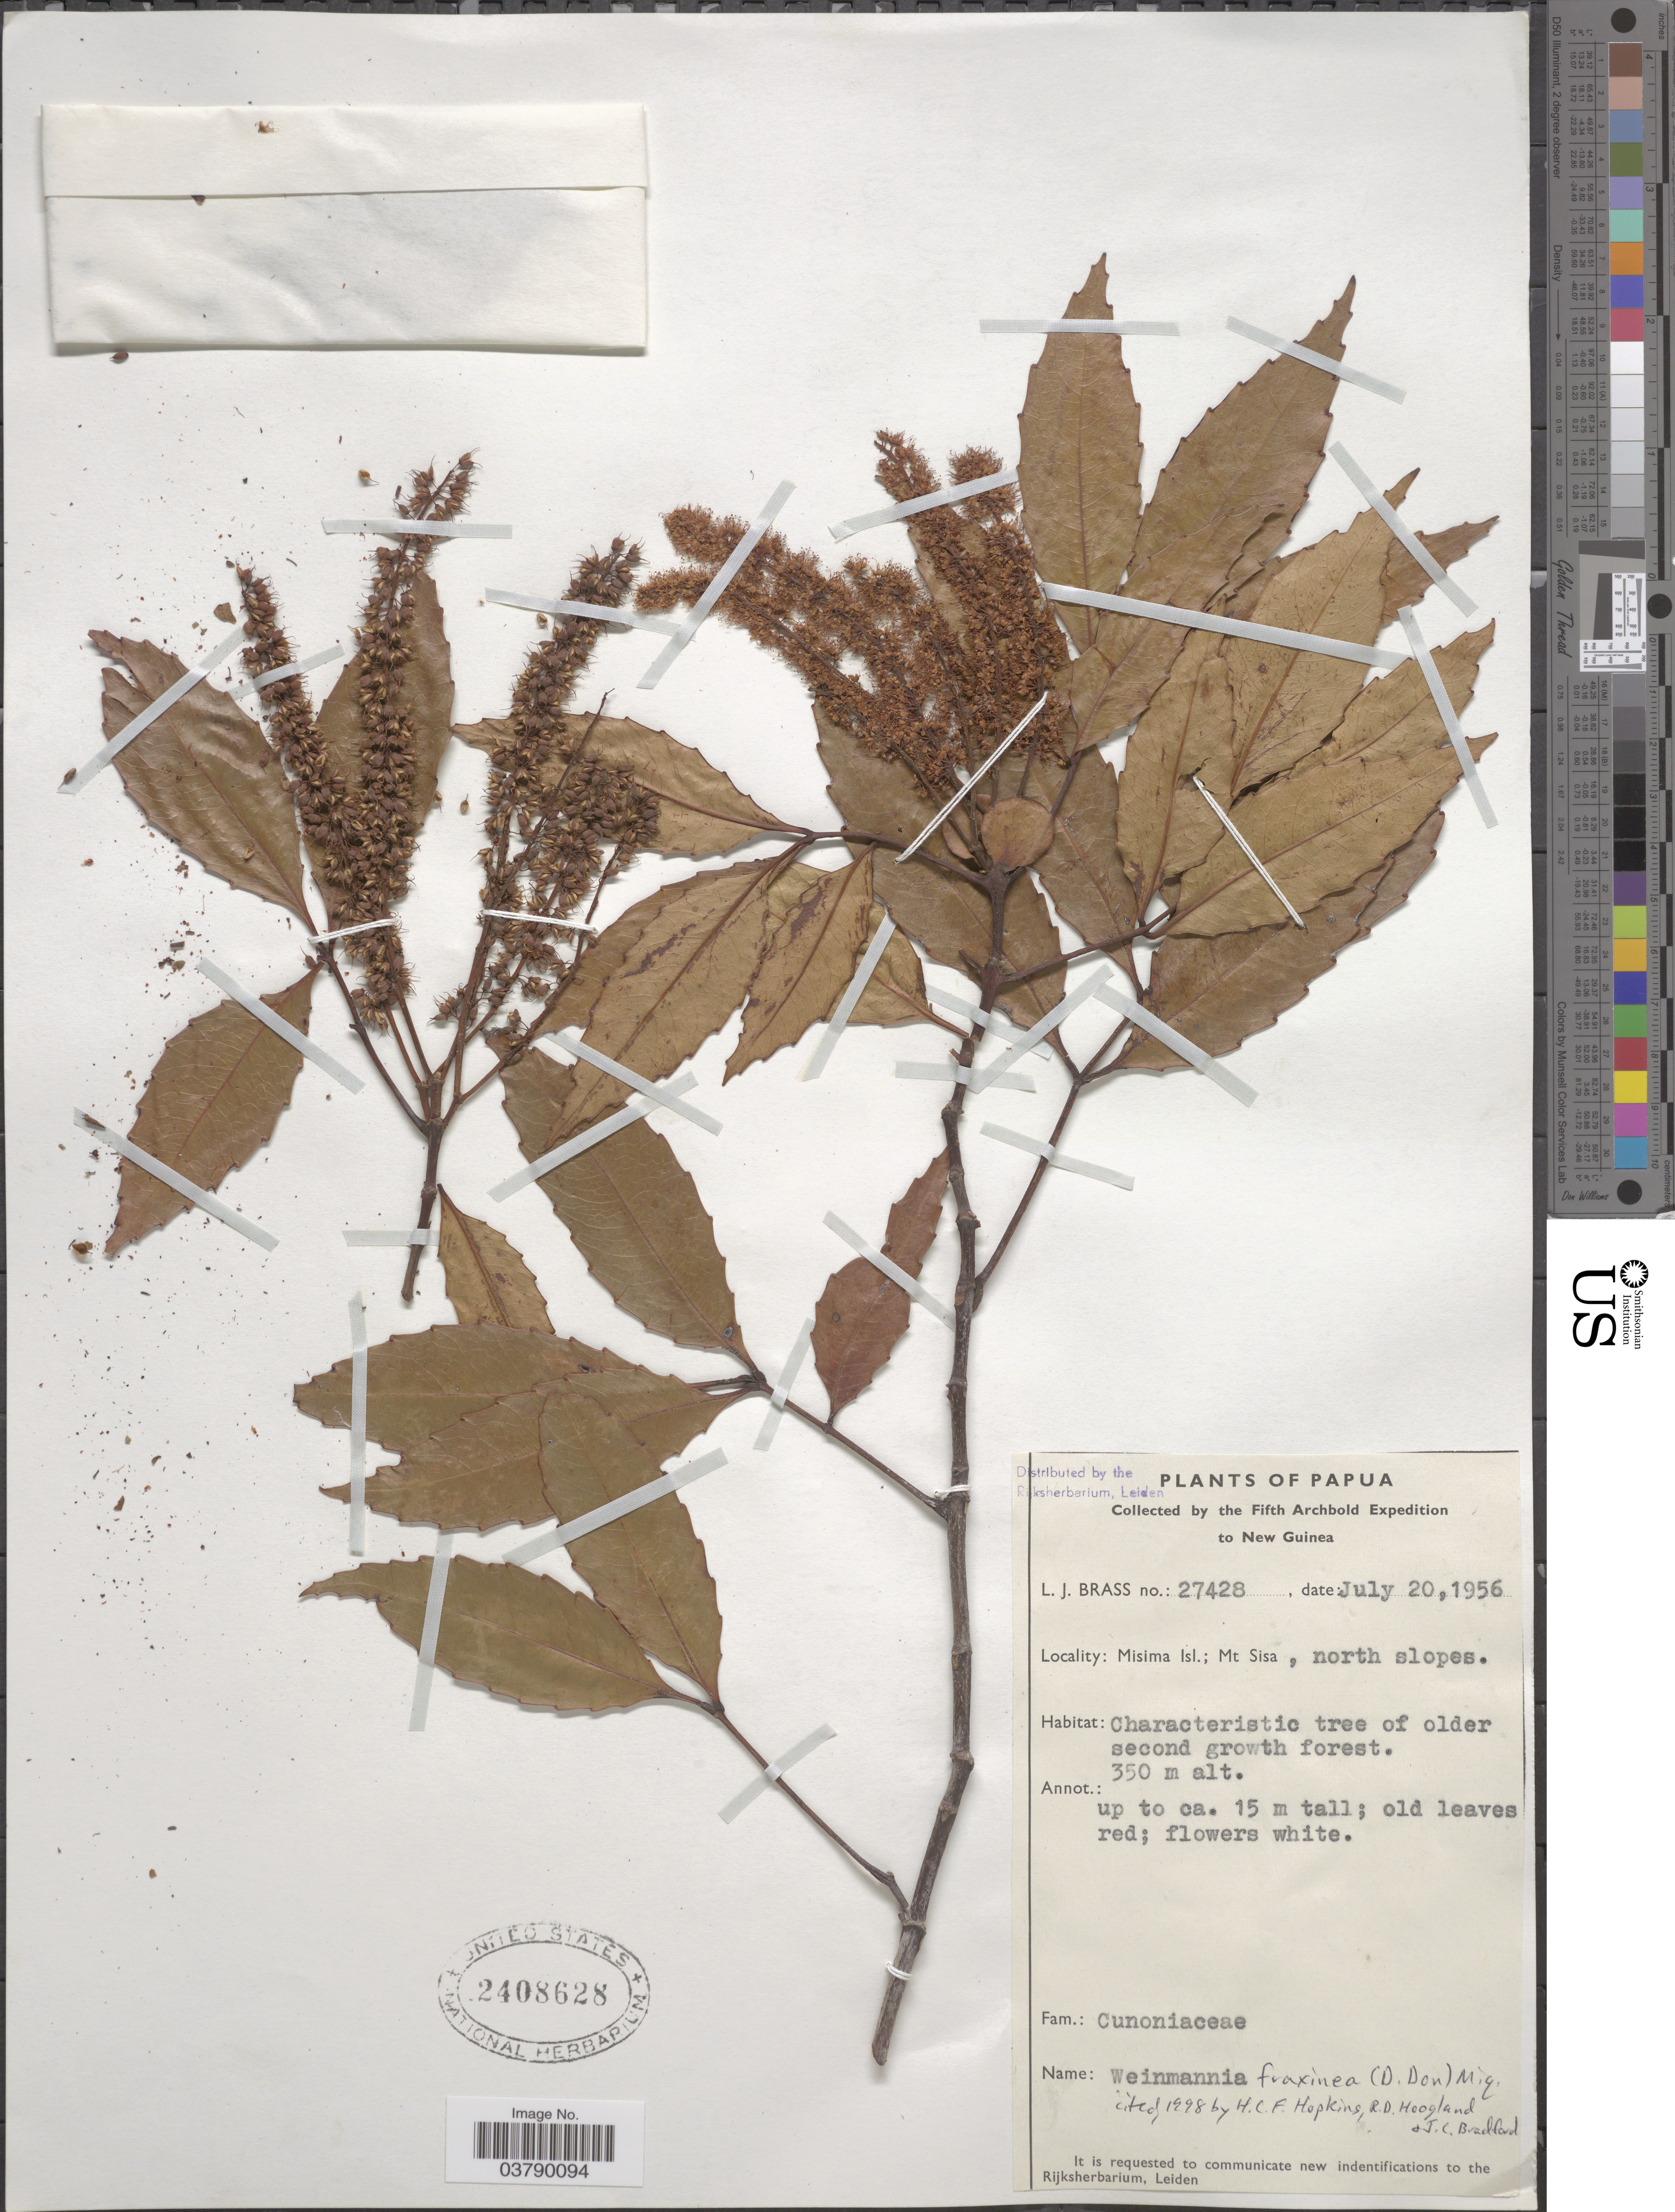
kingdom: Plantae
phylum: Tracheophyta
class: Magnoliopsida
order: Oxalidales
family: Cunoniaceae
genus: Pterophylla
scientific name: Pterophylla fraxinea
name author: D. Don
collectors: L. J. Brass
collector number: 27428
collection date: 1956-07-20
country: Papua New Guinea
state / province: Milne Bay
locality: Papua. New Guinea. Misima Isl.; Mt. Sisa, north slopes.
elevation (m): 350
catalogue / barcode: US 2408628